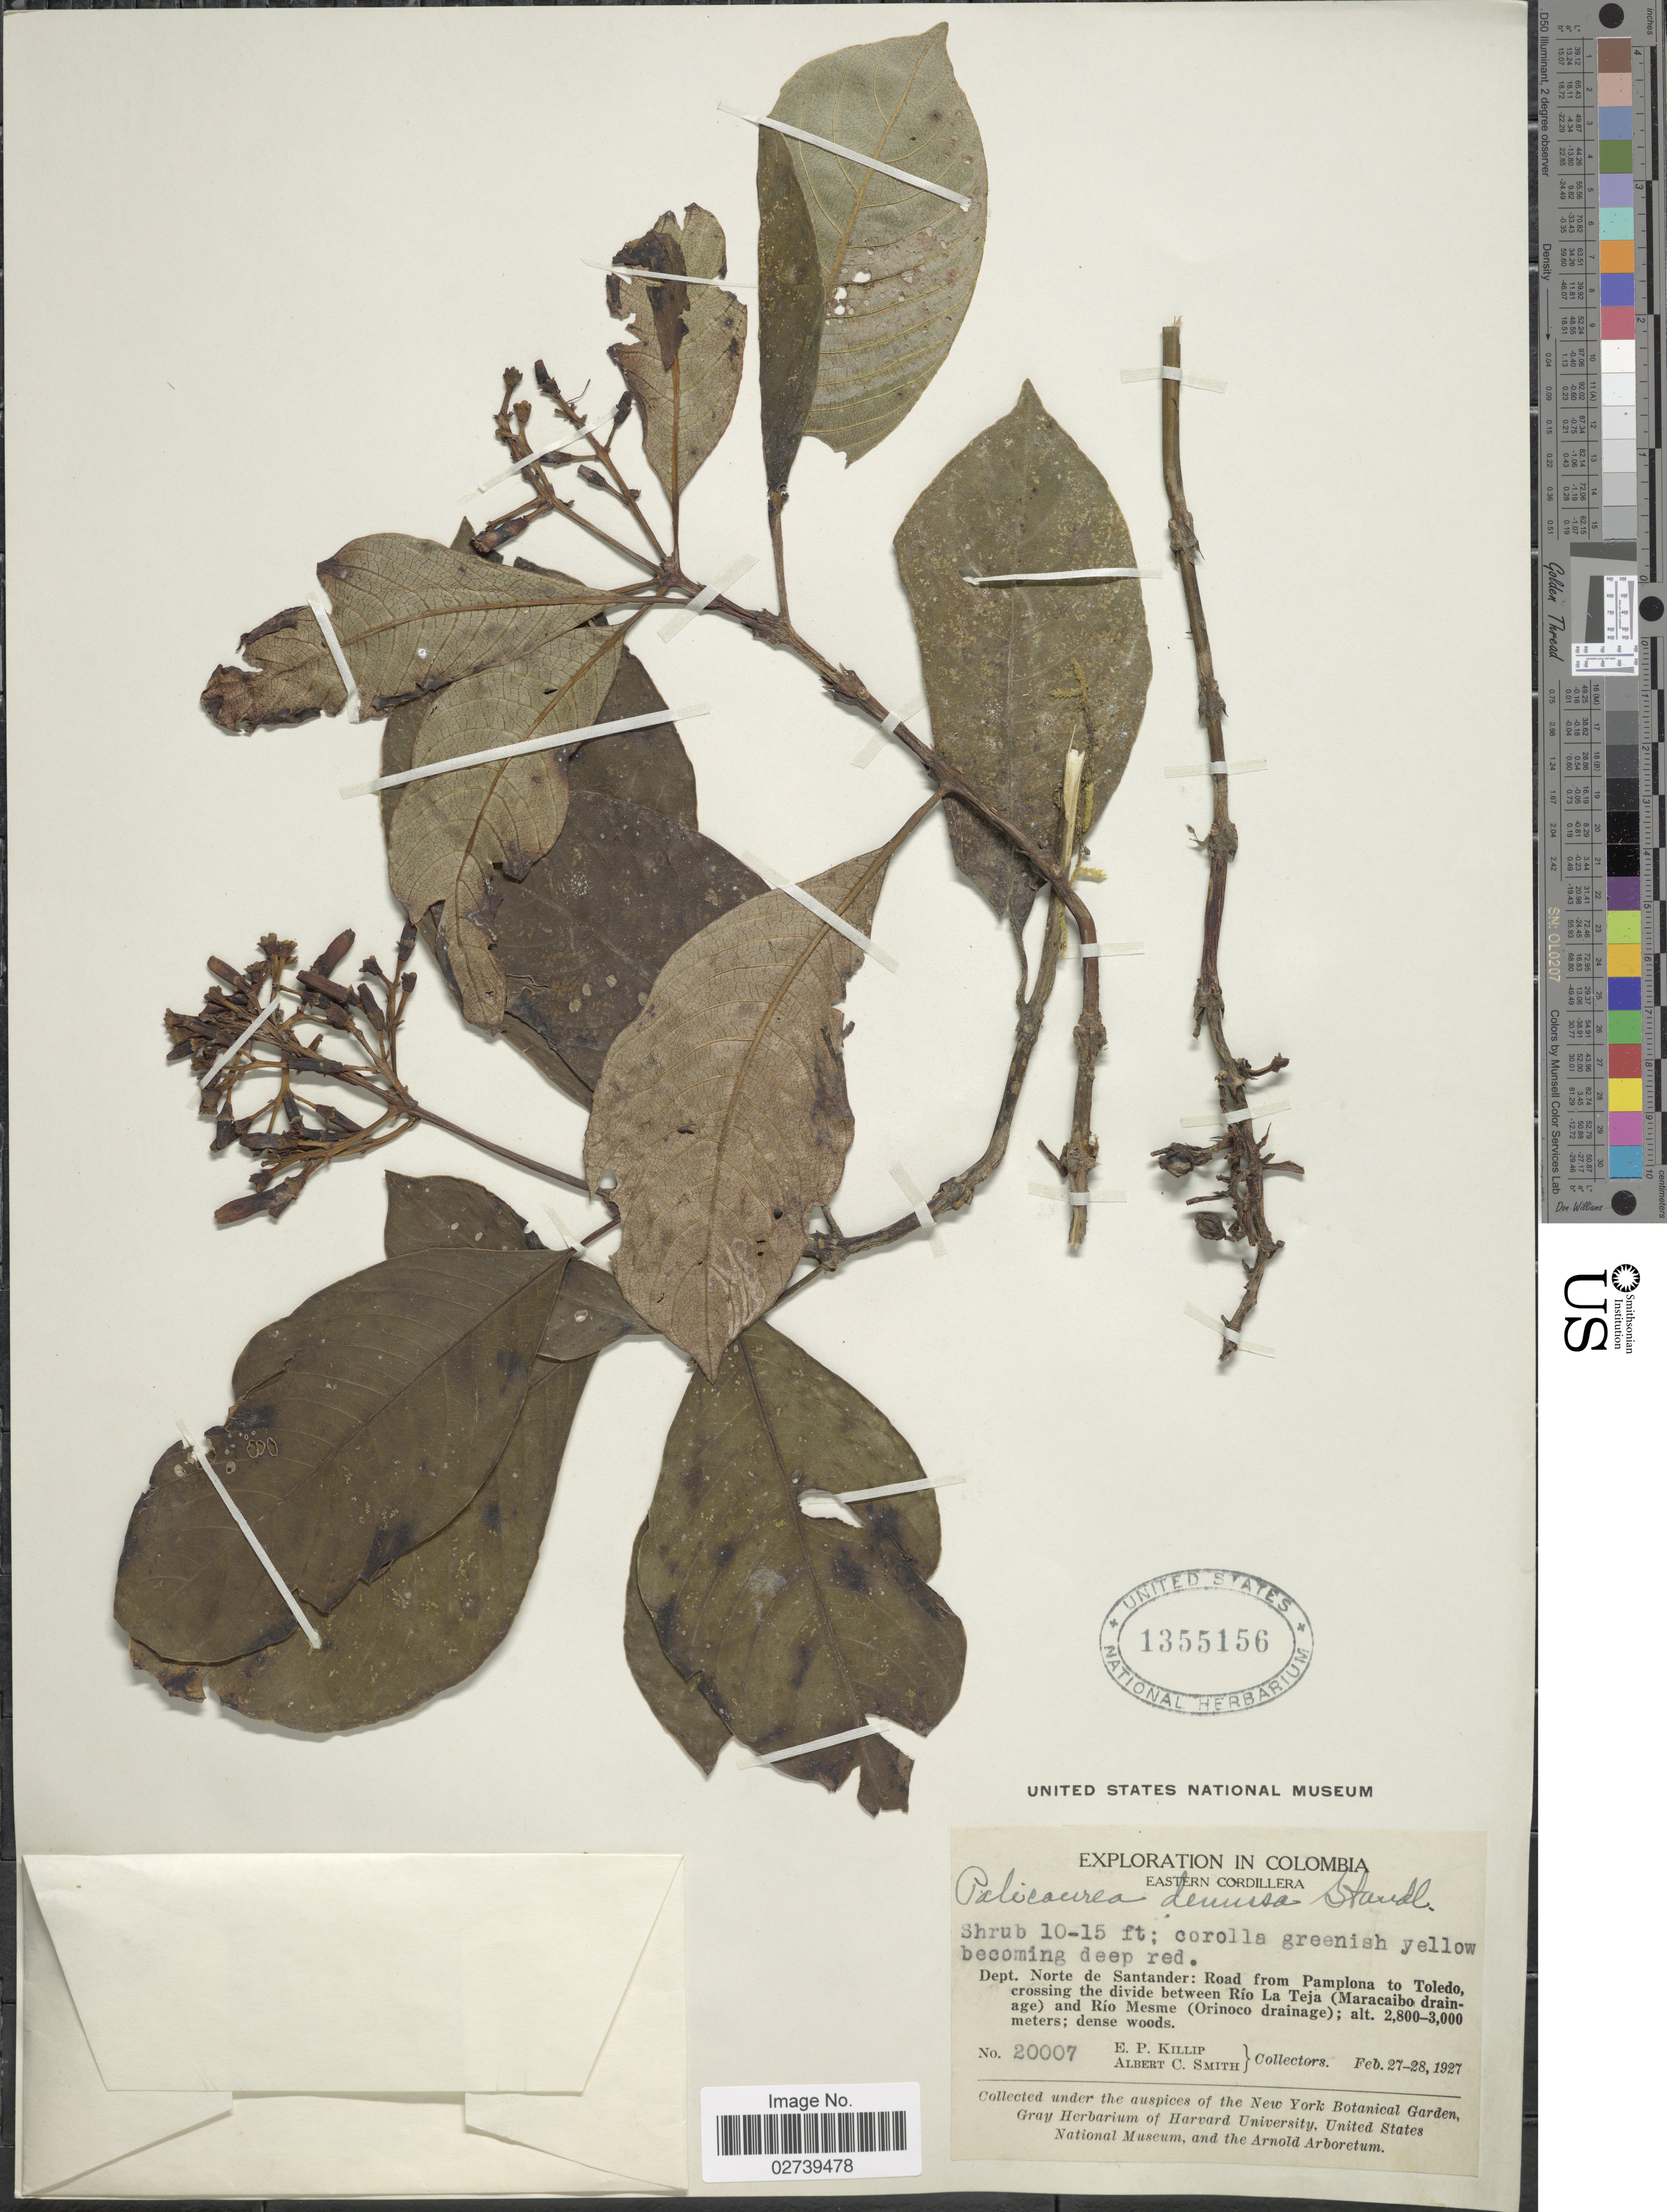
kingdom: Plantae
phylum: Tracheophyta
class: Magnoliopsida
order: Gentianales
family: Rubiaceae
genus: Palicourea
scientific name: Palicourea demissa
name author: Standl.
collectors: E. P. Killip & A. C. Smith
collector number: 20007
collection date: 1927-02-27/1927-02-28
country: Colombia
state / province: Norte de Santander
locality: Eastern Cordillera, Road from Pamplona to Toledo, crossing the divide between Rio La Teja (Maracaibo drainage) and Rio Mesme (Orinoco drainage).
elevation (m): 2800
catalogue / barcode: US 1355156